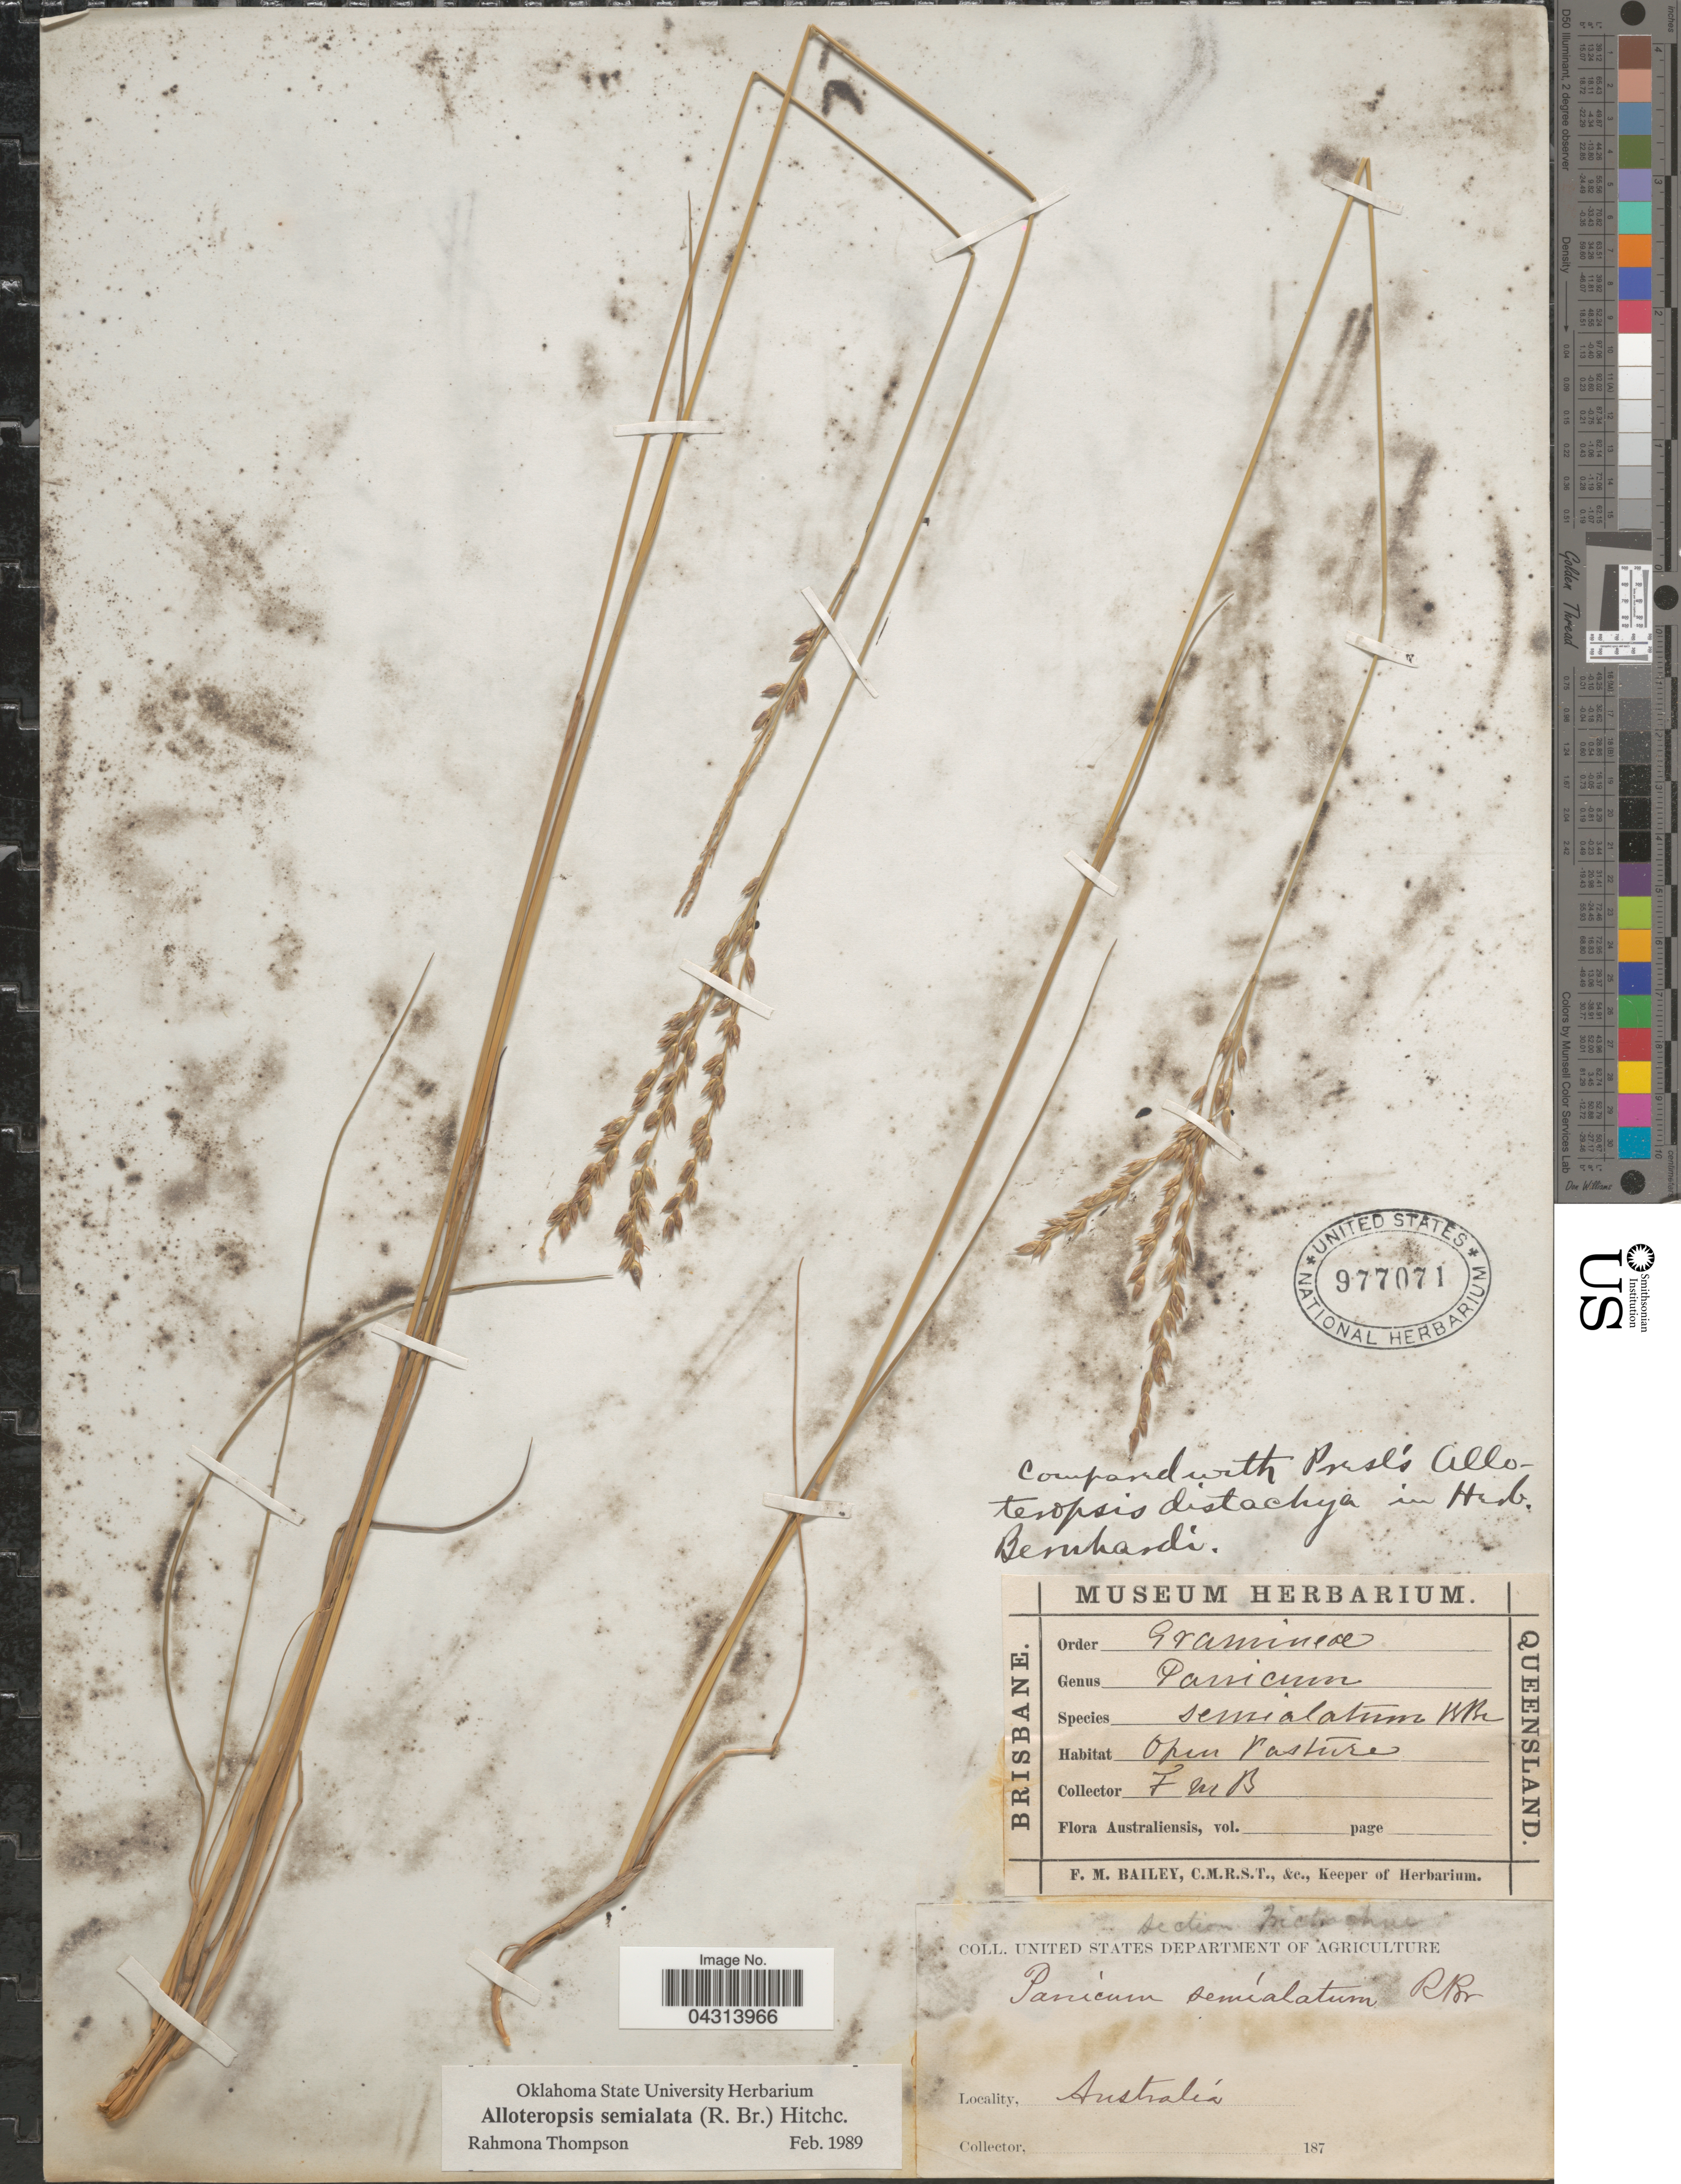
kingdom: Plantae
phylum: Tracheophyta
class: Liliopsida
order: Poales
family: Poaceae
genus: Alloteropsis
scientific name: Alloteropsis semialata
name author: (R. Br.) Hitchc.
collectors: F. M. Bailey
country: Australia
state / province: Queensland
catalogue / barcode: US 977071